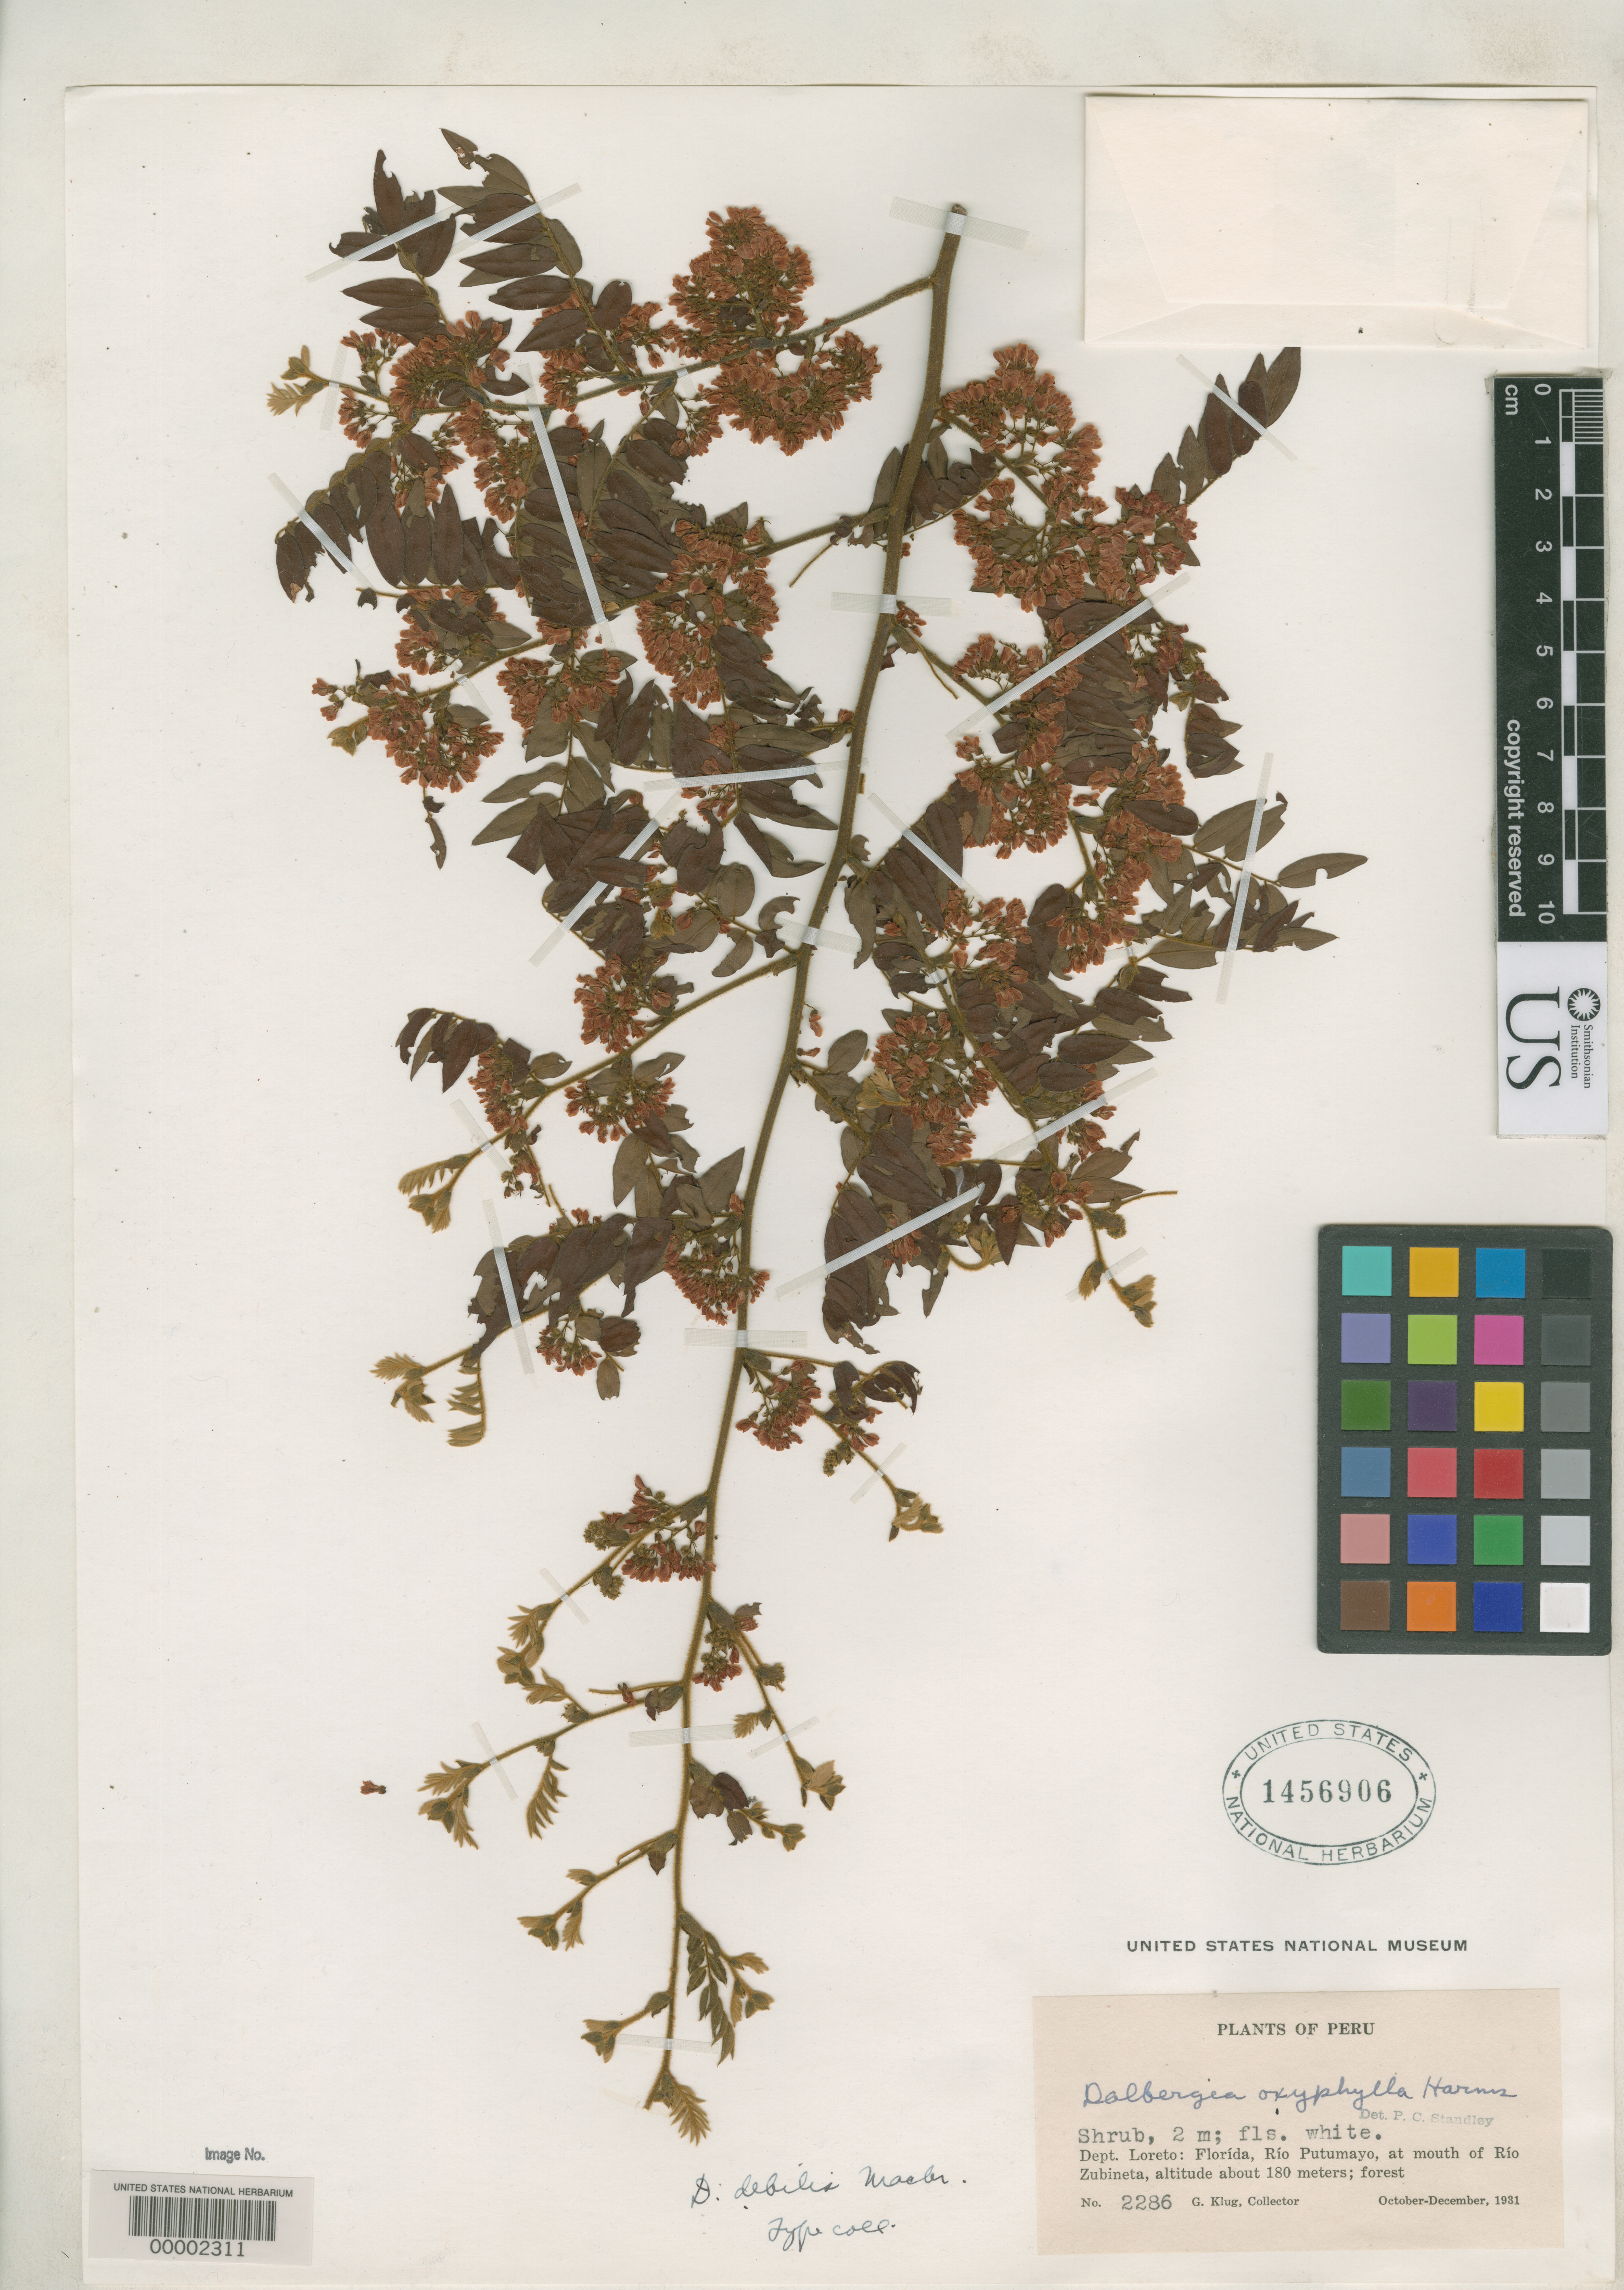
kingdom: Plantae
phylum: Tracheophyta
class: Magnoliopsida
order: Fabales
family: Fabaceae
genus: Dalbergia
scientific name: Dalbergia debilis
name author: J.F. Macbr.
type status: Isotype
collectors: G. Klug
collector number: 2286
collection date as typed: Oct 1931 to -- Dec 1931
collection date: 1931-10/1931-12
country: Peru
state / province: Loreto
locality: Florida, Rio Putumayo, mouth of Rio Zubineta.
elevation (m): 180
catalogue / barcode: US 1456906